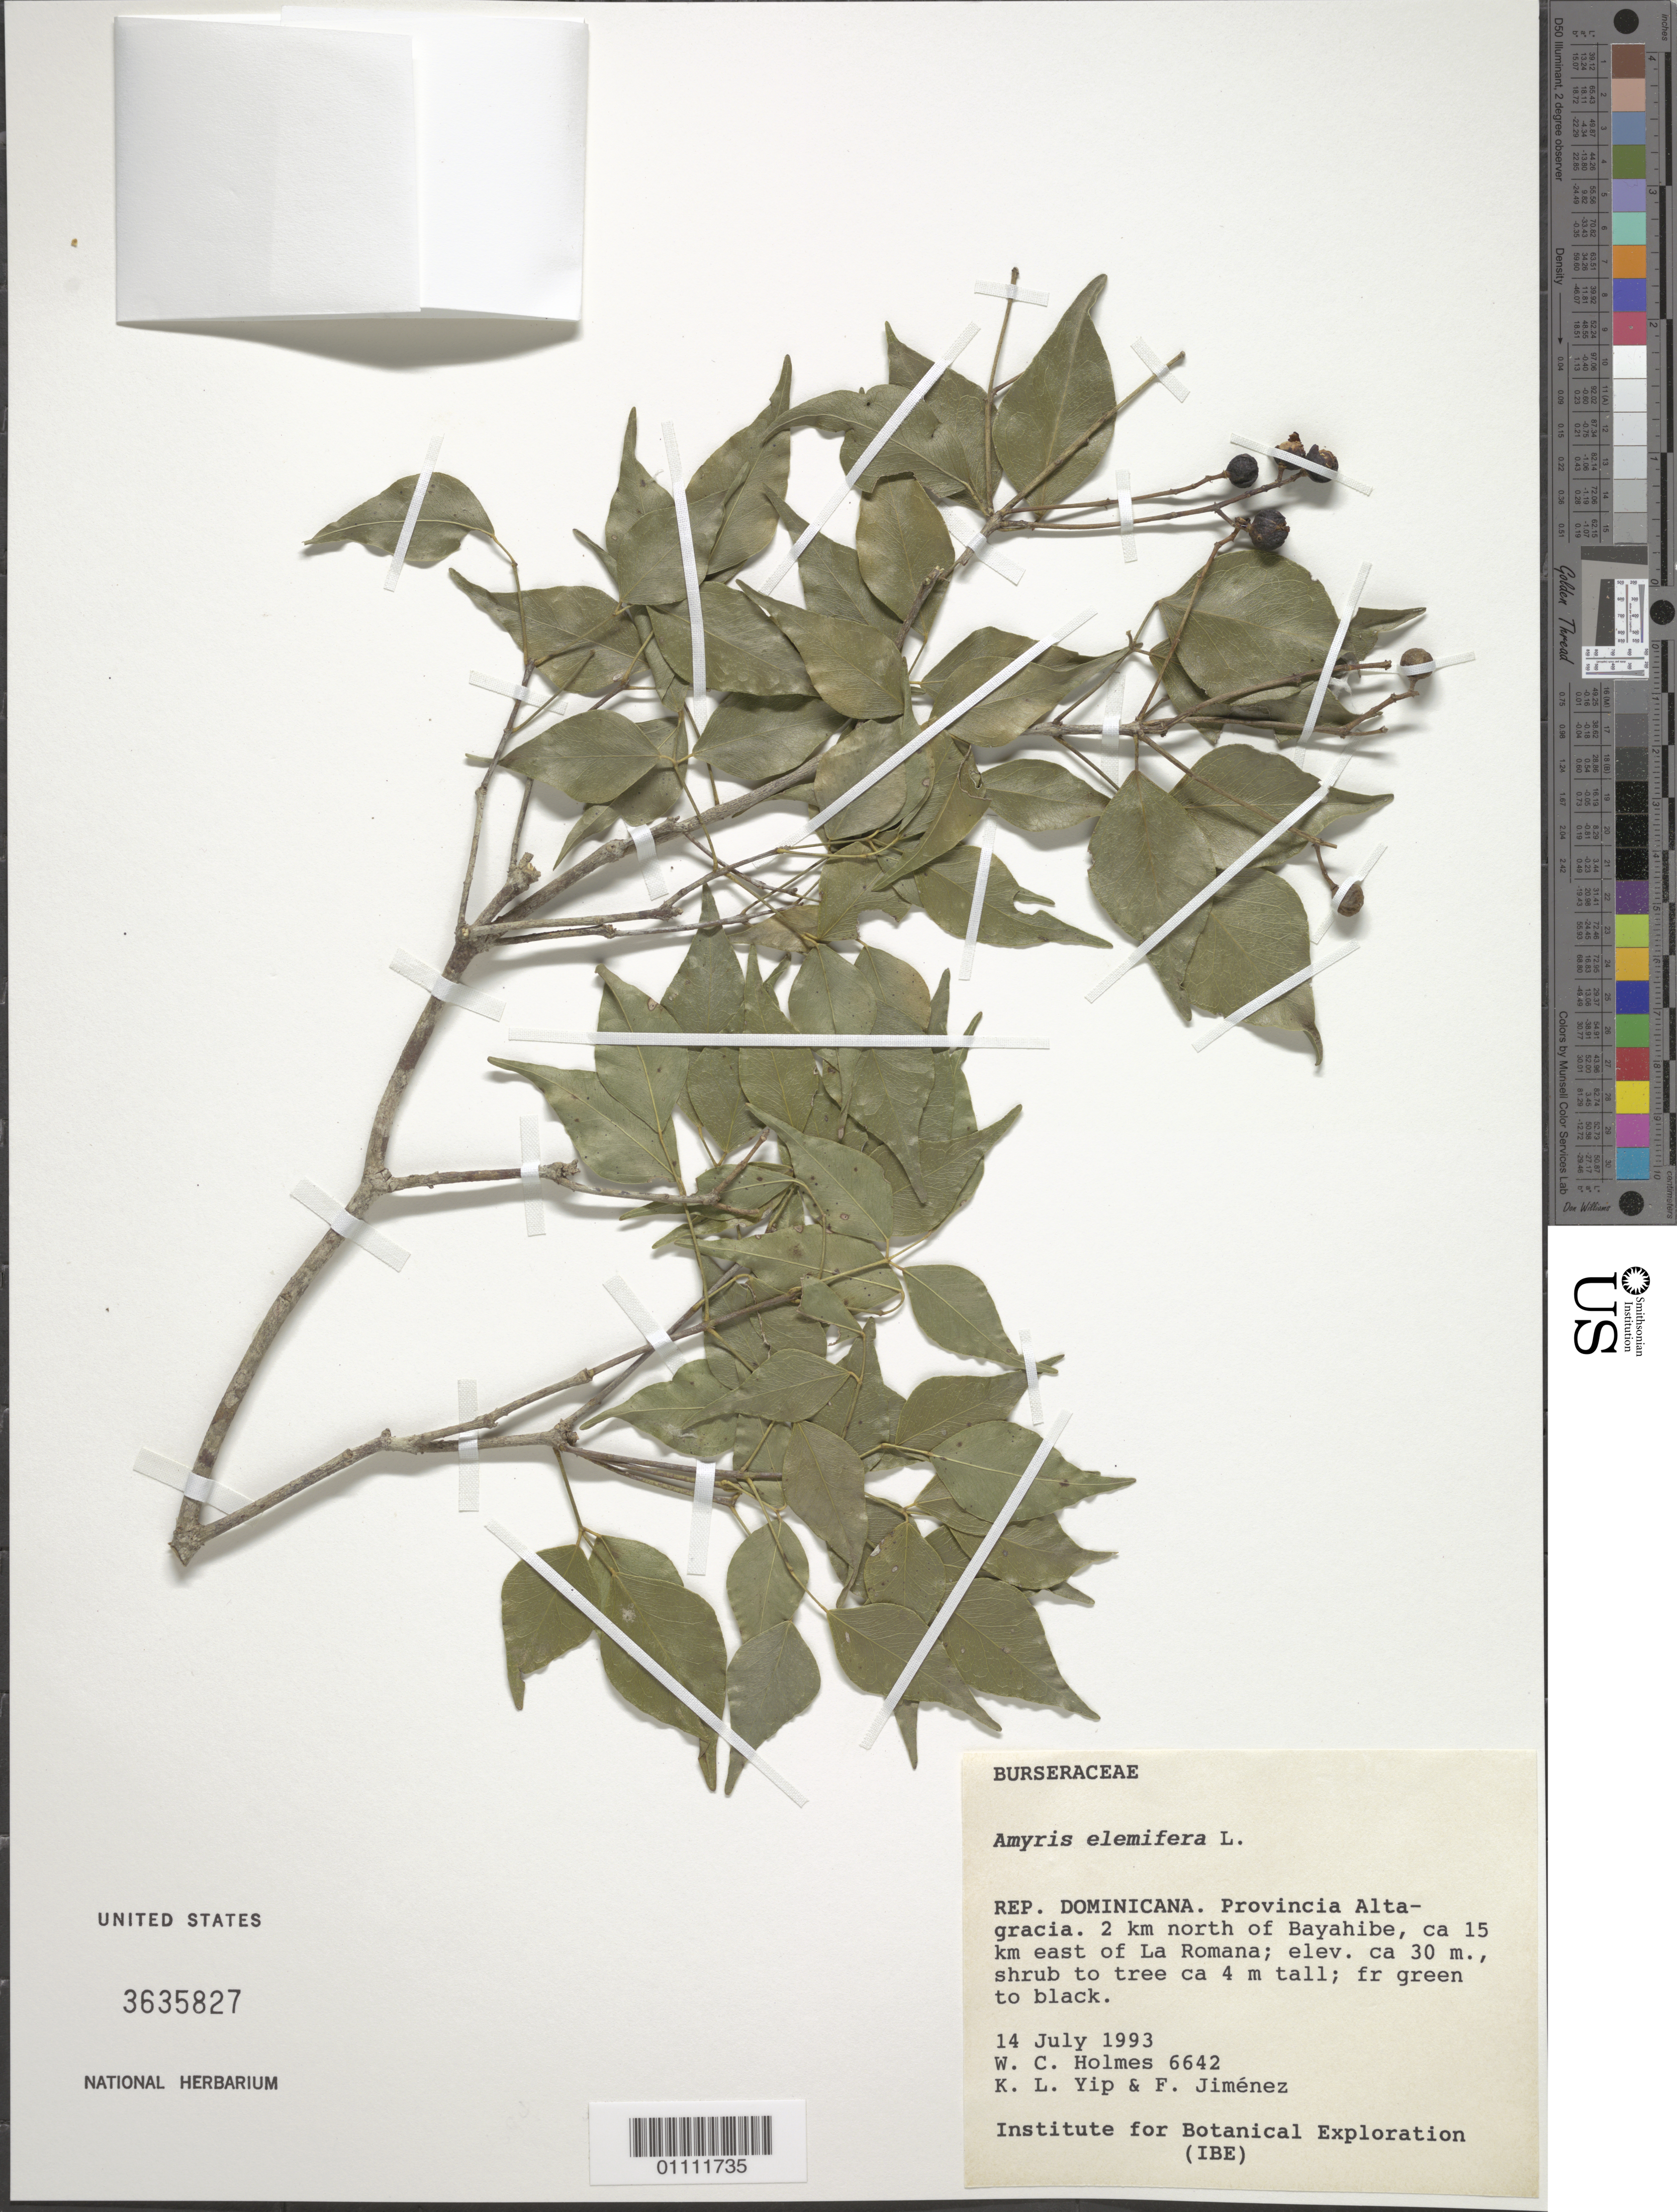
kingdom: Plantae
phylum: Tracheophyta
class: Magnoliopsida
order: Sapindales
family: Rutaceae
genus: Amyris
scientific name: Amyris elemifera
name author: L.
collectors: W. C. Holmes, K. Yip & F. Jiménez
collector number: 6642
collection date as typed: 14 Jul 1993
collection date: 1993-07-14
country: Dominican Republic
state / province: La Altagracía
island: Hispaniola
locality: Bayahibe, 2 km N, about 15 km E of La Romana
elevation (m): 30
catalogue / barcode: US 3635827